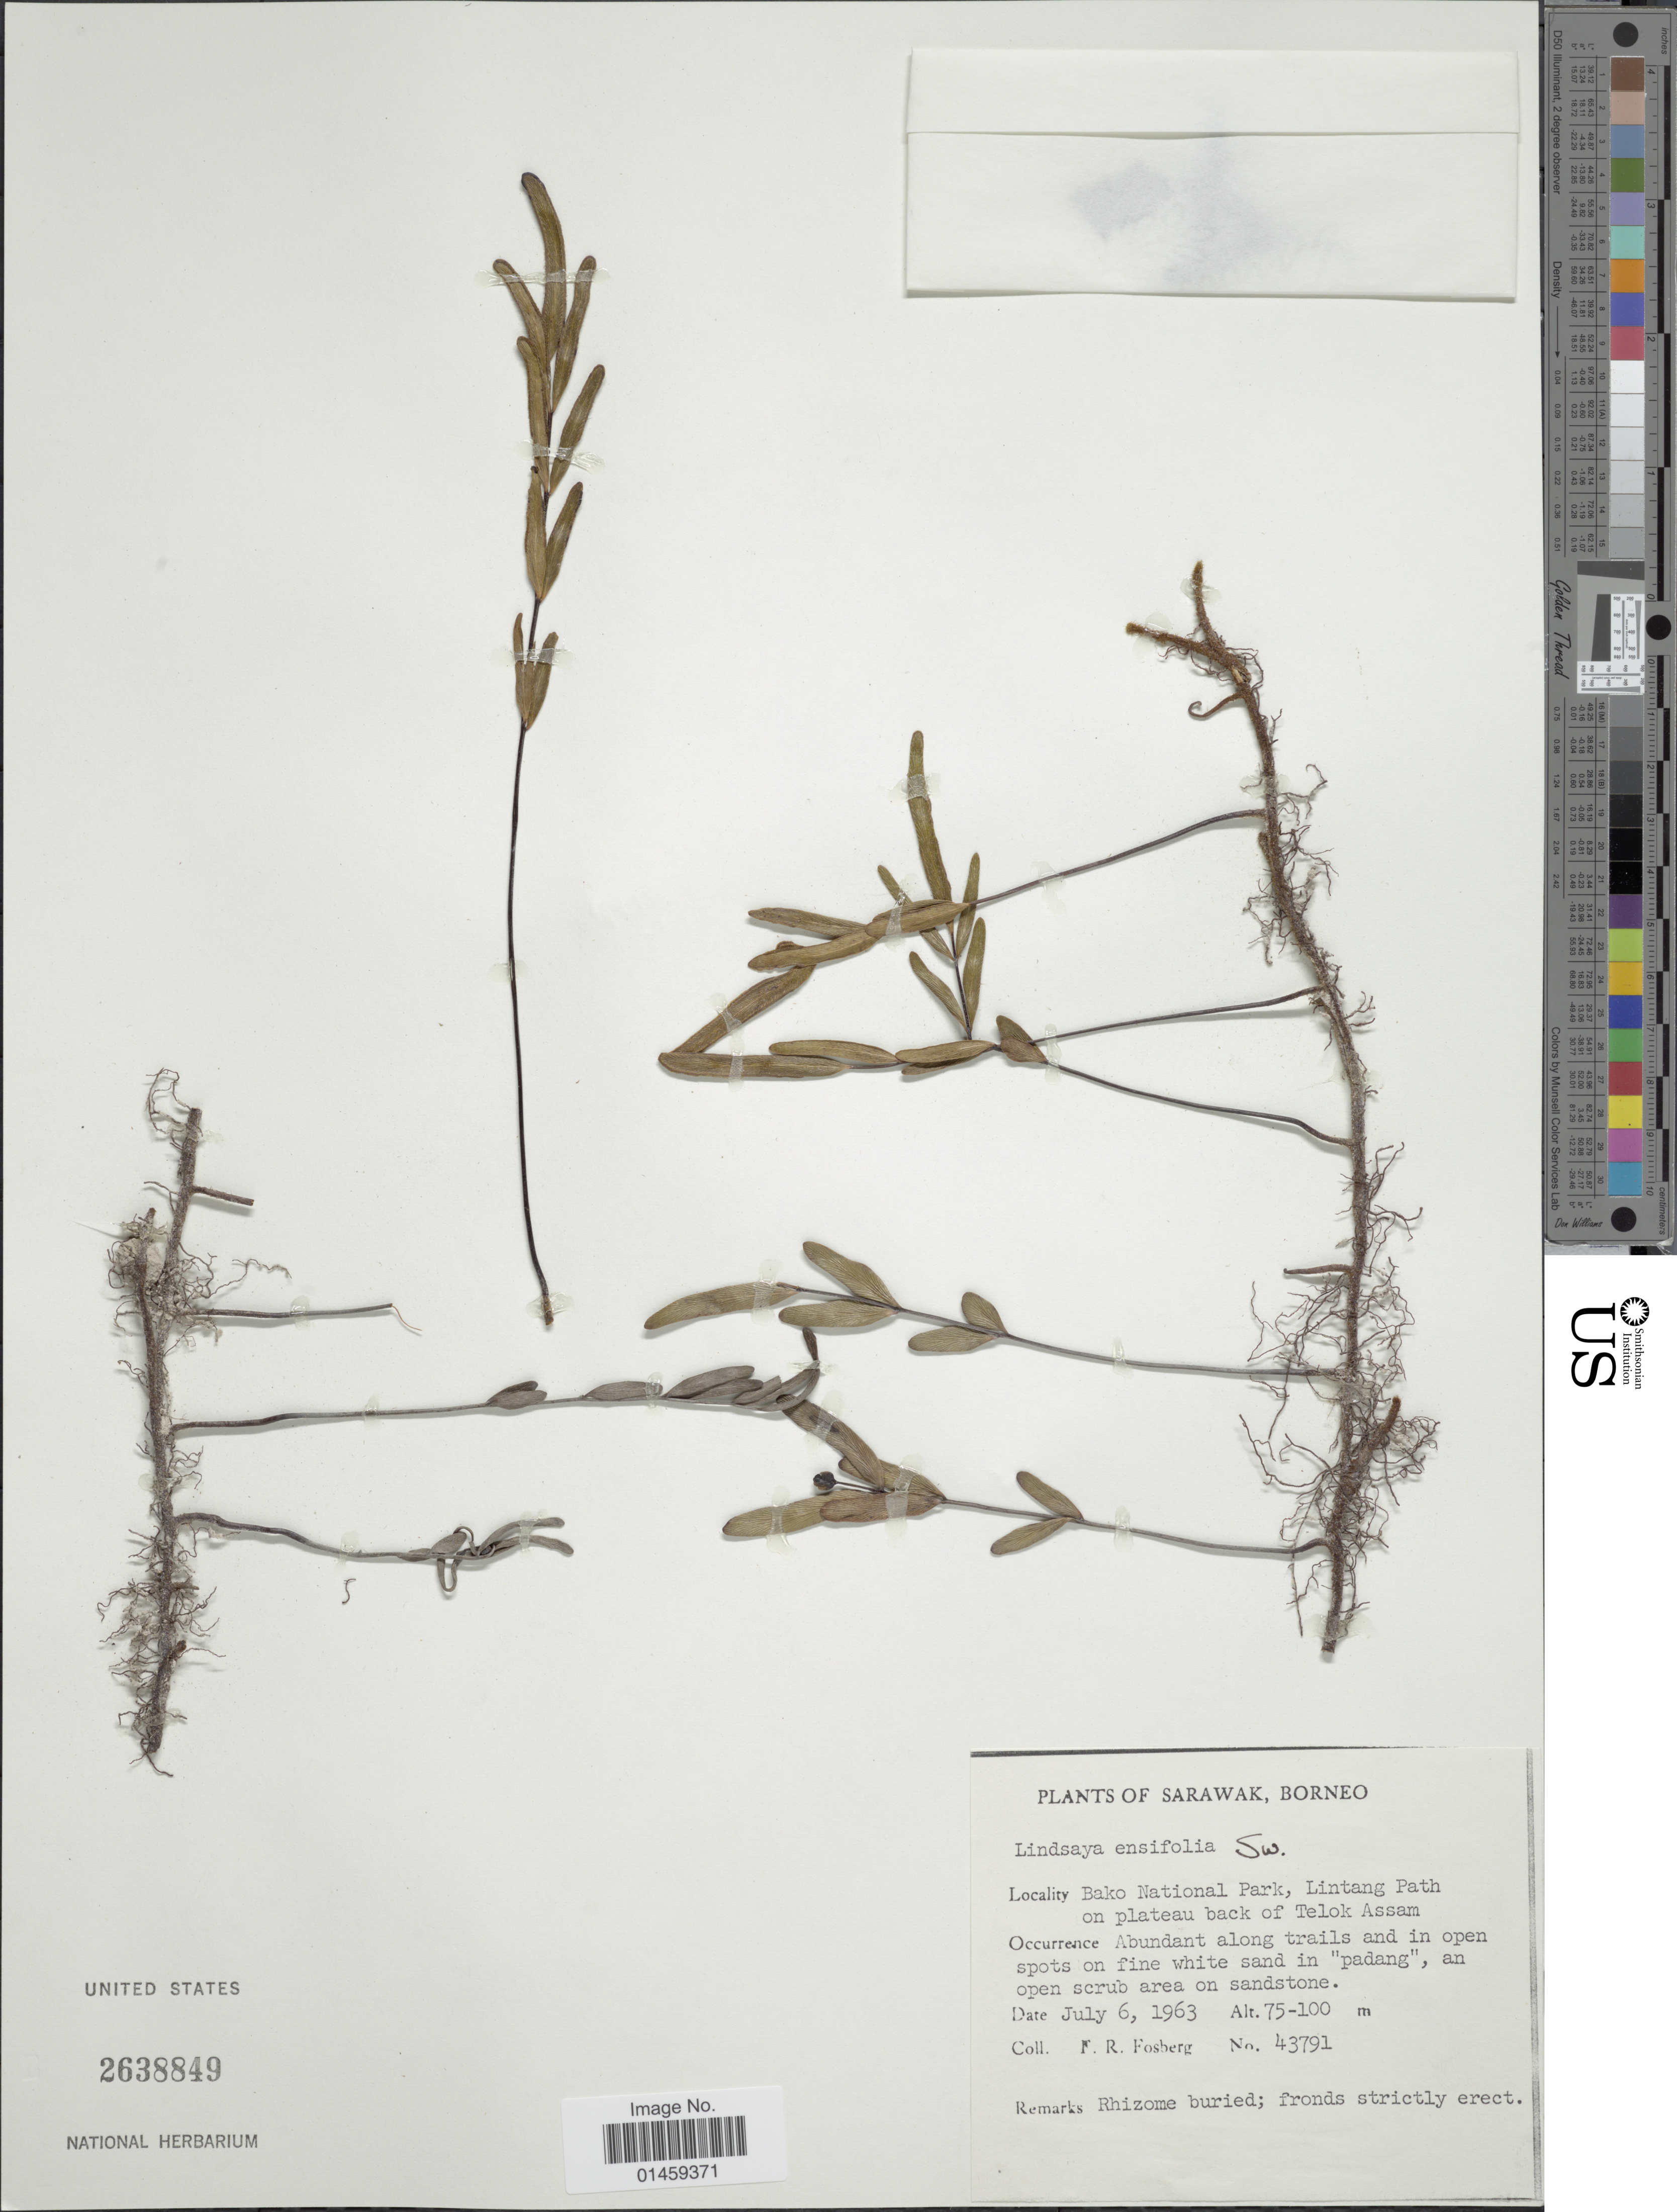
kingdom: Plantae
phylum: Tracheophyta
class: Polypodiopsida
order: Polypodiales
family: Lindsaeaceae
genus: Lindsaea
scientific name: Lindsaea ensifolia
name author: Sw.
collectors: F. R. Fosberg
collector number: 43791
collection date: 1963-07-06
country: Malaysia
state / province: Sarawak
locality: Borneo. Bako National Park, Lintang Path on plateau back of Telok Assam.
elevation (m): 75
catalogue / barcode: US 2638849